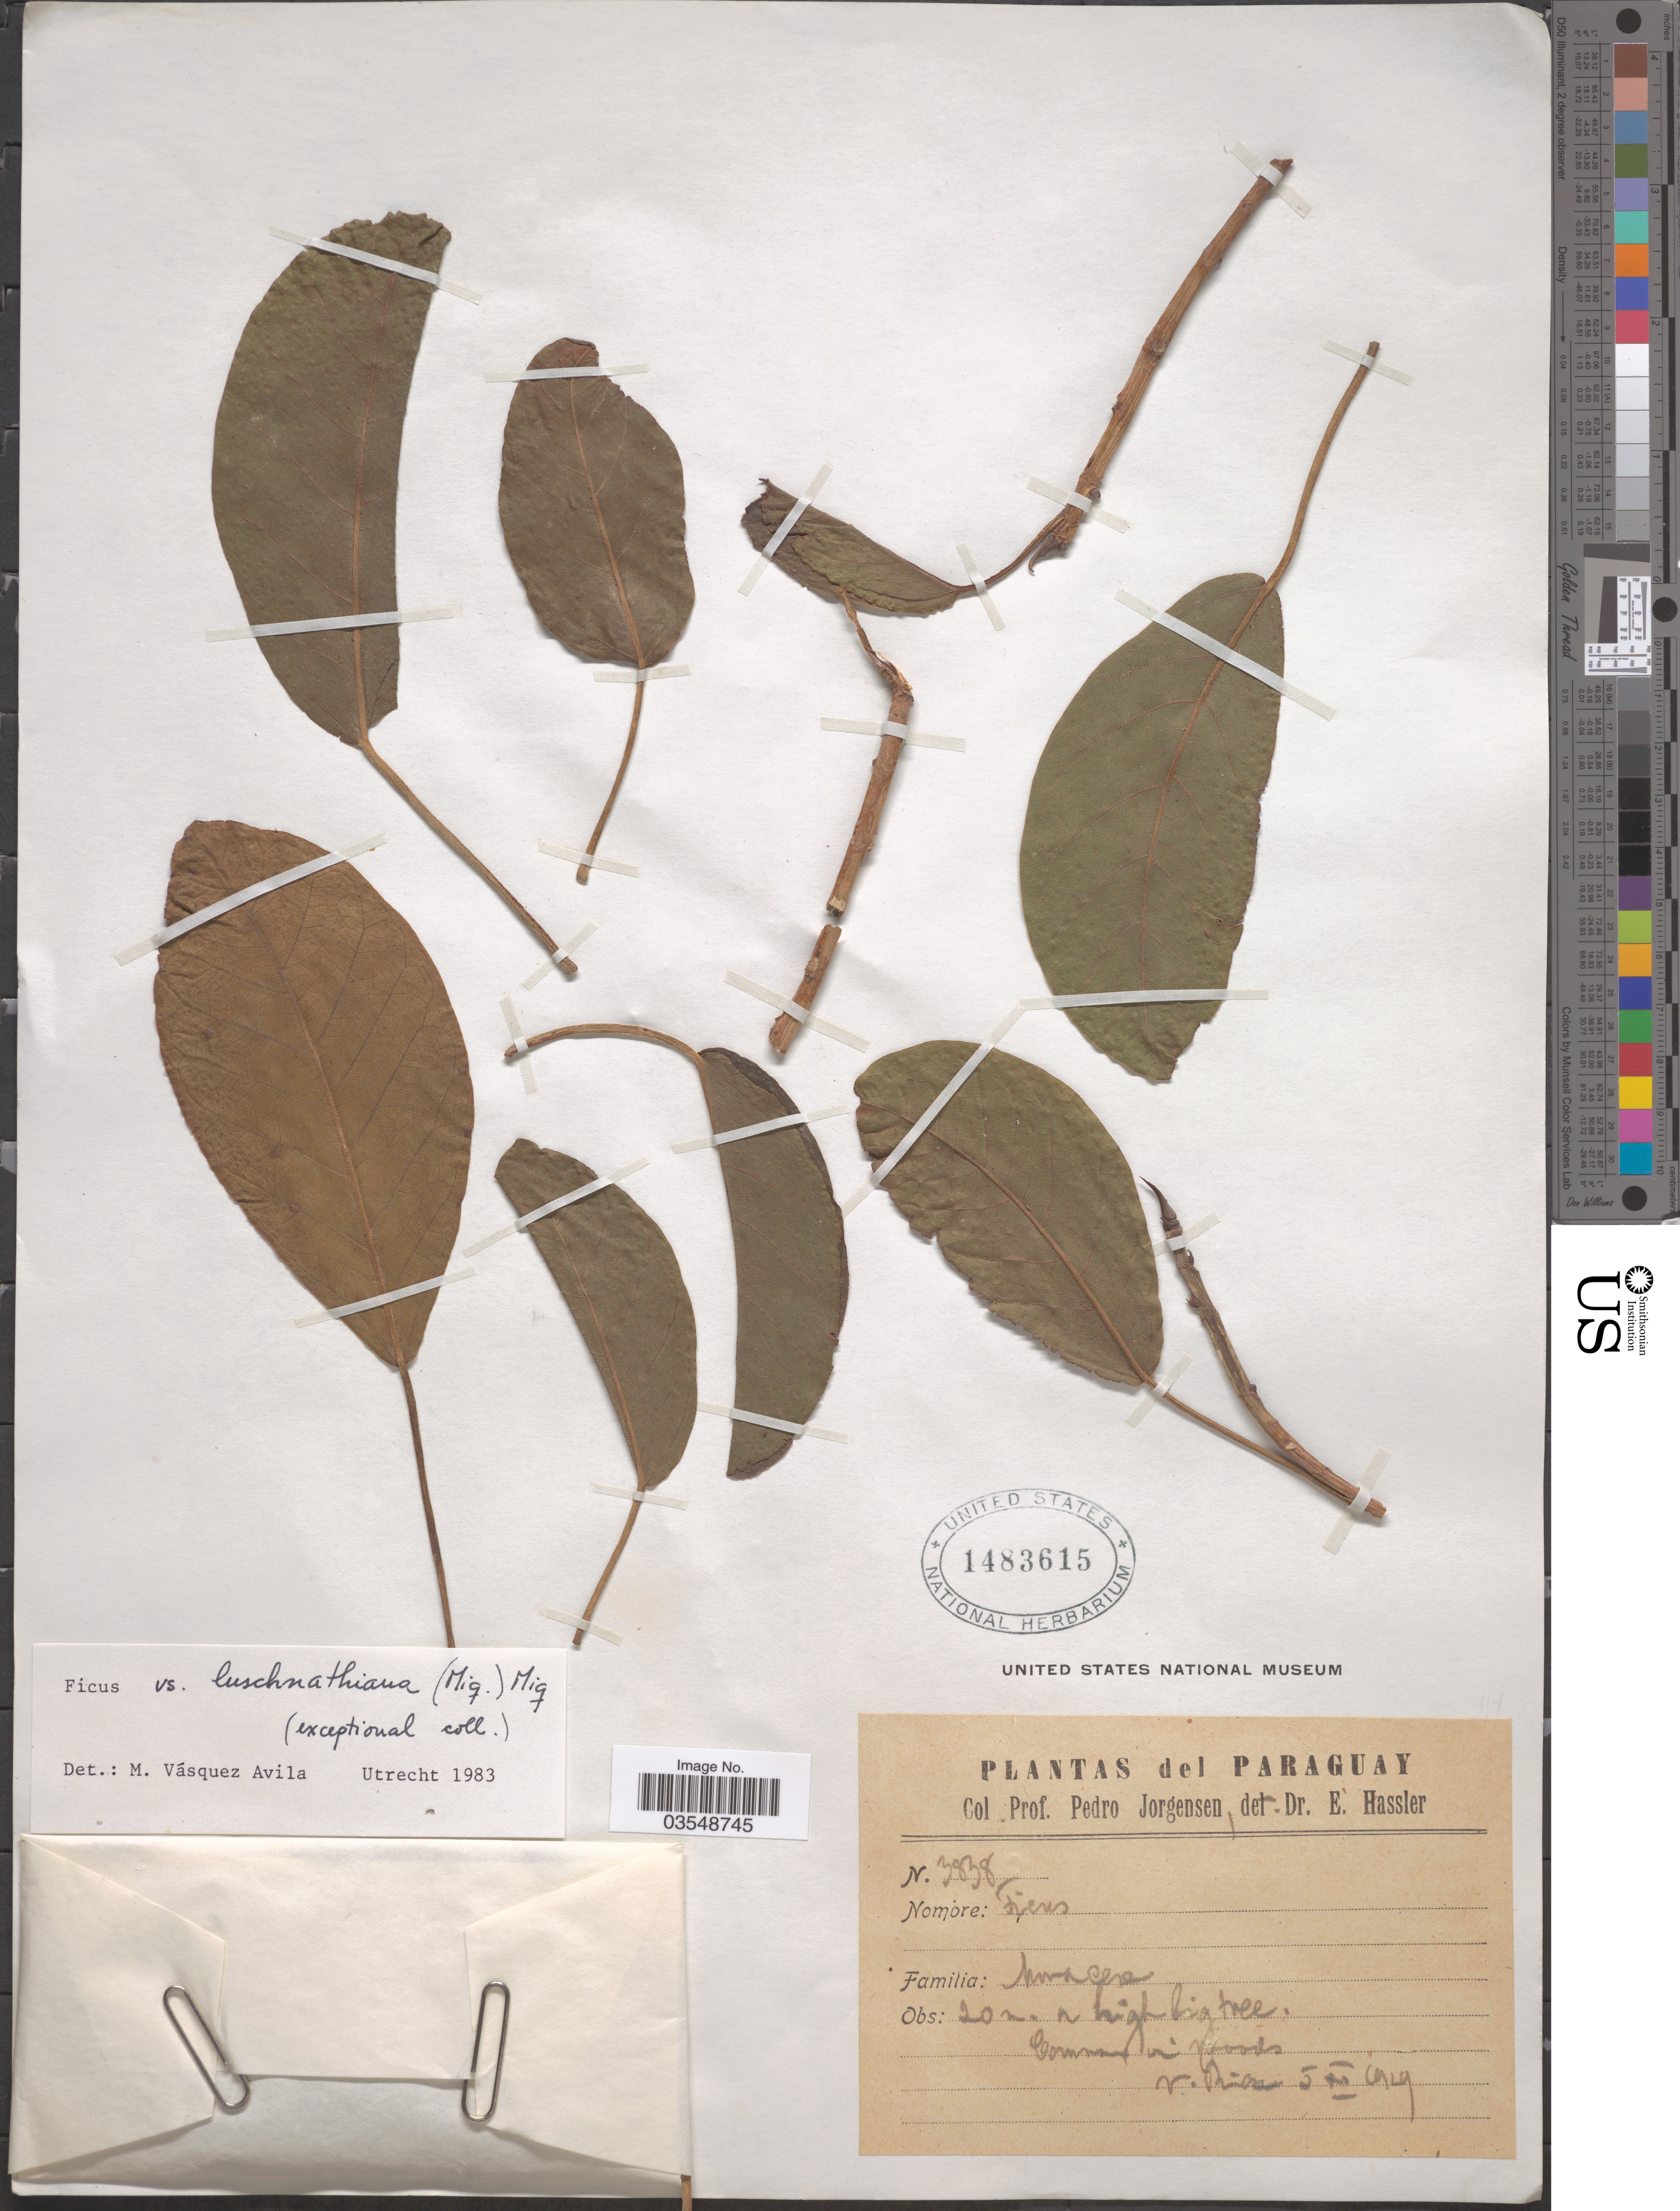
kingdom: Plantae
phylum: Tracheophyta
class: Magnoliopsida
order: Rosales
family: Moraceae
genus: Ficus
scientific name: Ficus luschnathiana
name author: (Miq.) Miq.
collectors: P. Jörgensen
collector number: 3838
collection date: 1929-11-05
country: Paraguay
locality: V. Rica.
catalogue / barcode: US 1483615